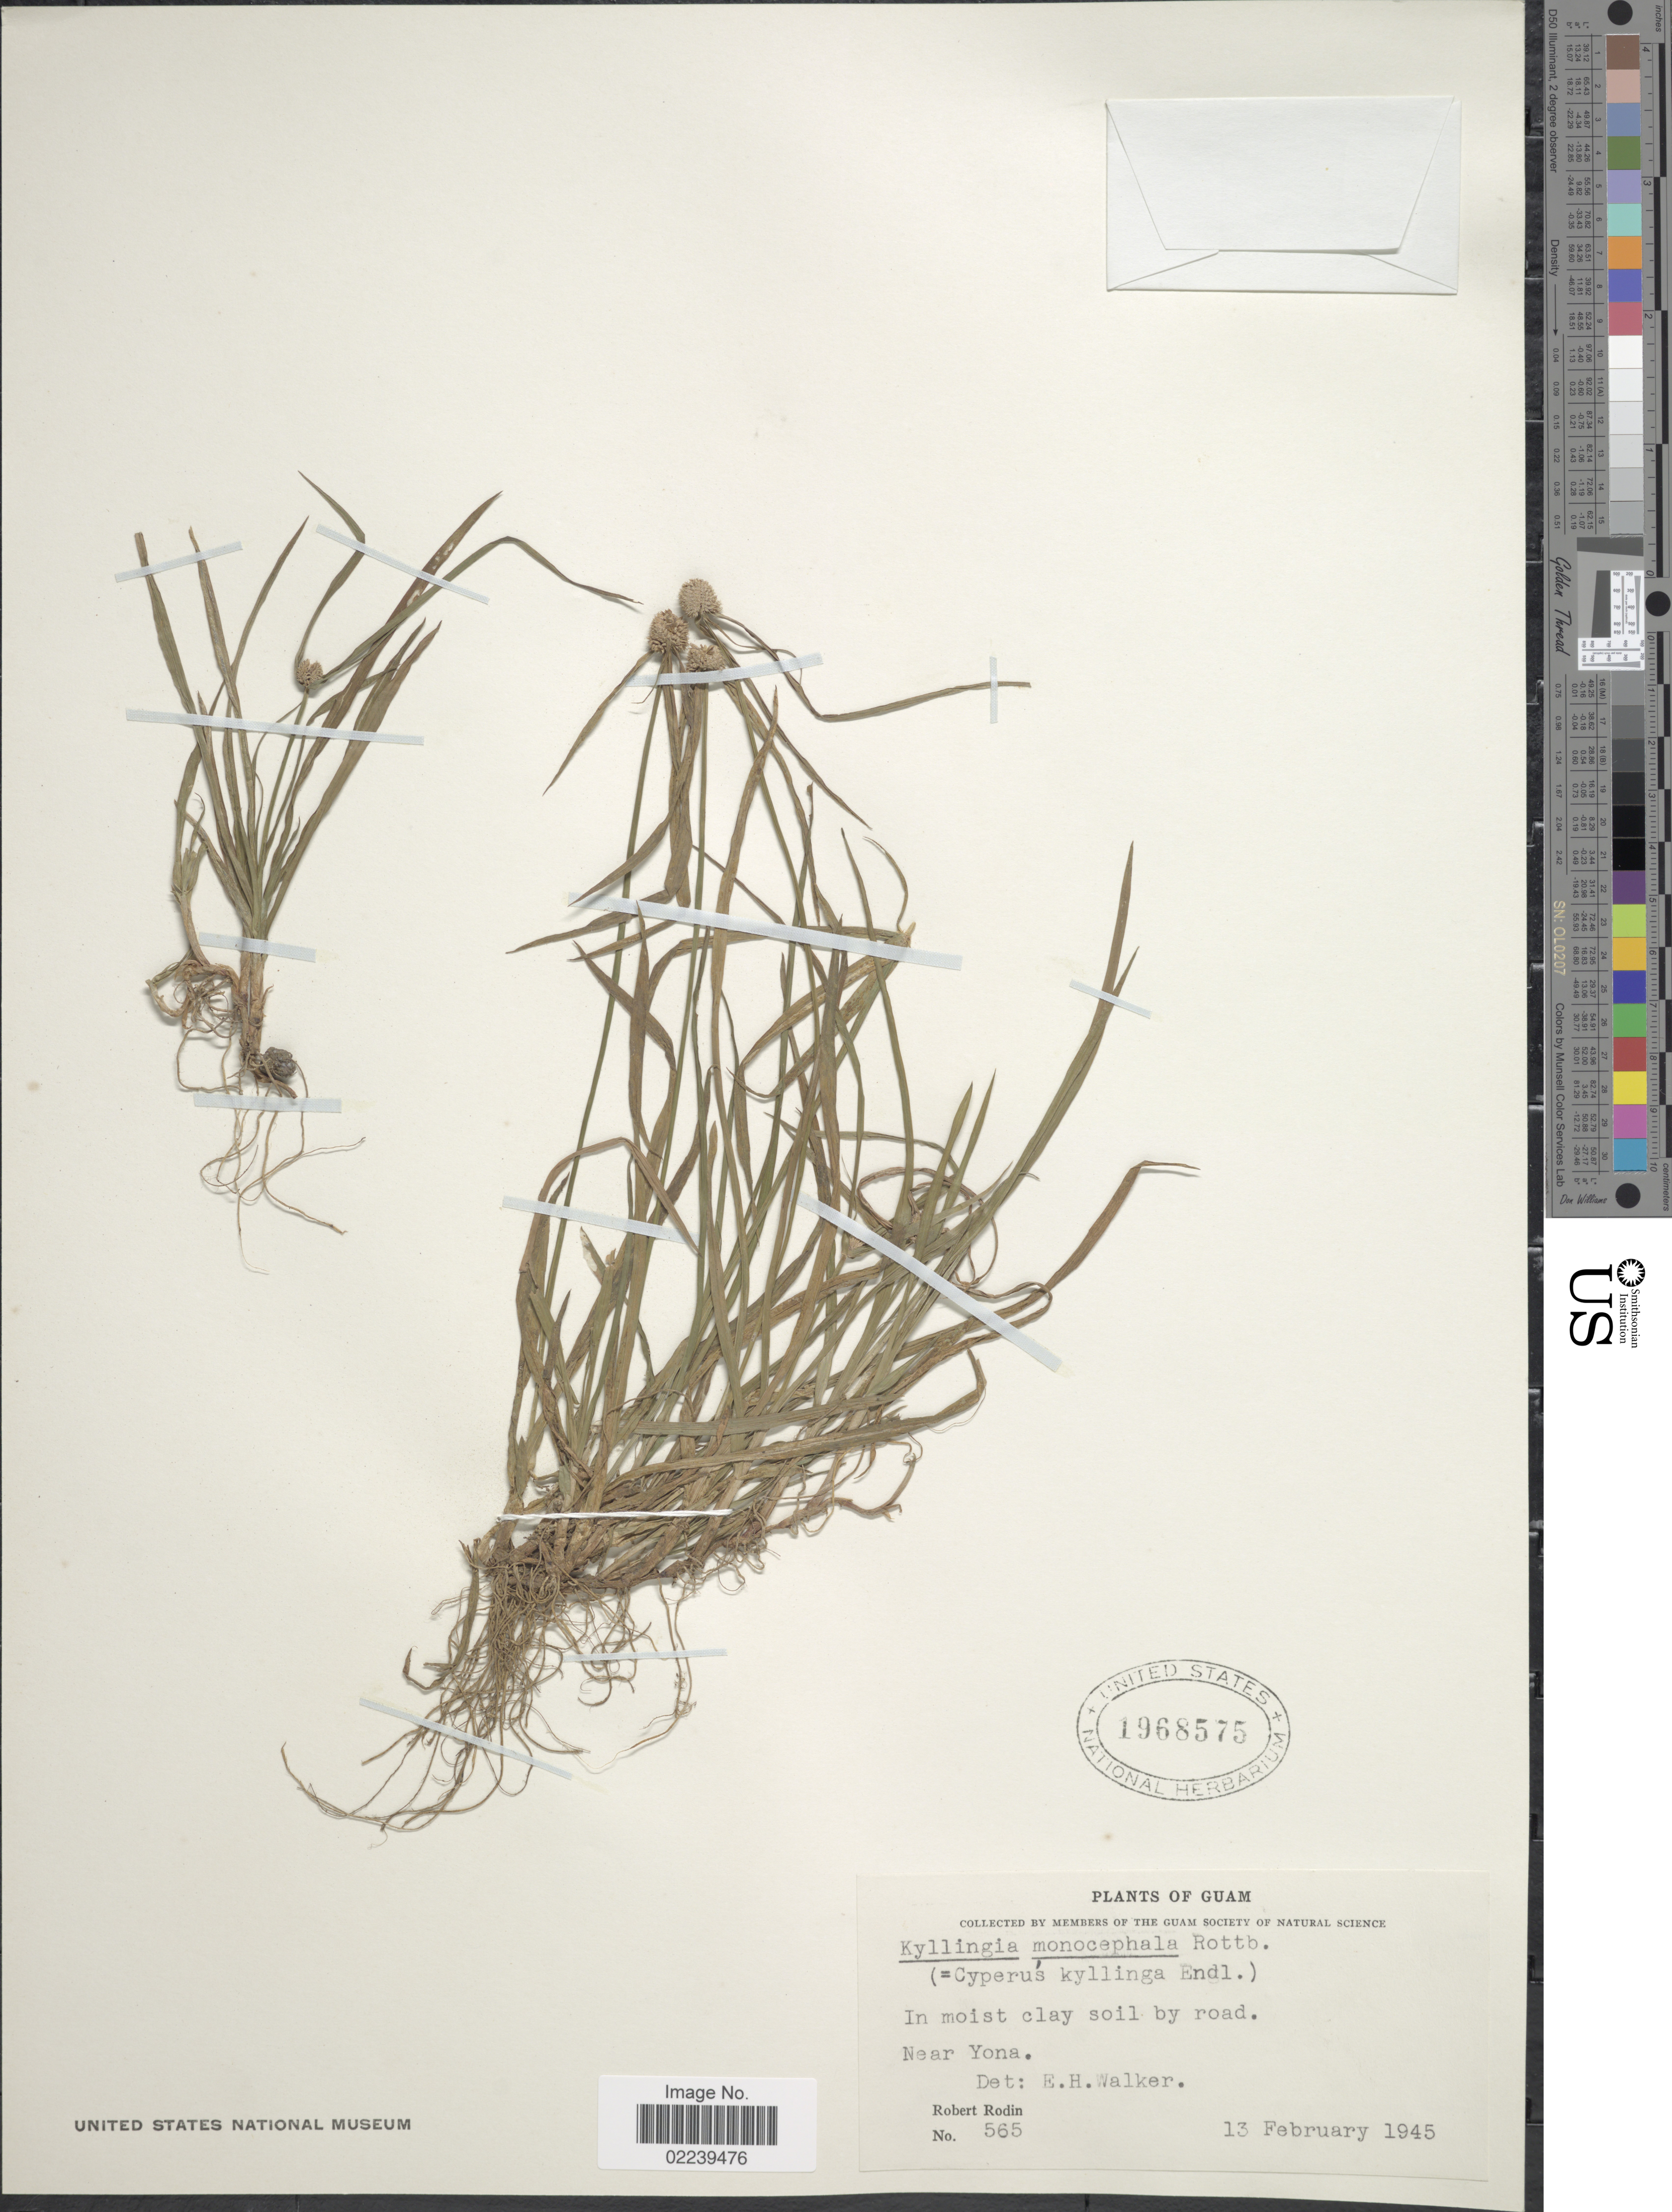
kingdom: Plantae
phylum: Tracheophyta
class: Liliopsida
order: Poales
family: Cyperaceae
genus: Cyperus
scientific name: Cyperus mindorensis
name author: (Steud.) Huygh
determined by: Strong, M. T., (US), Smithsonian Institution - National Museum of Natural History (UNITED STATES)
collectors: R. Rodin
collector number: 565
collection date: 1945-02-13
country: Guam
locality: Near Yona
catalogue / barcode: US 1968575